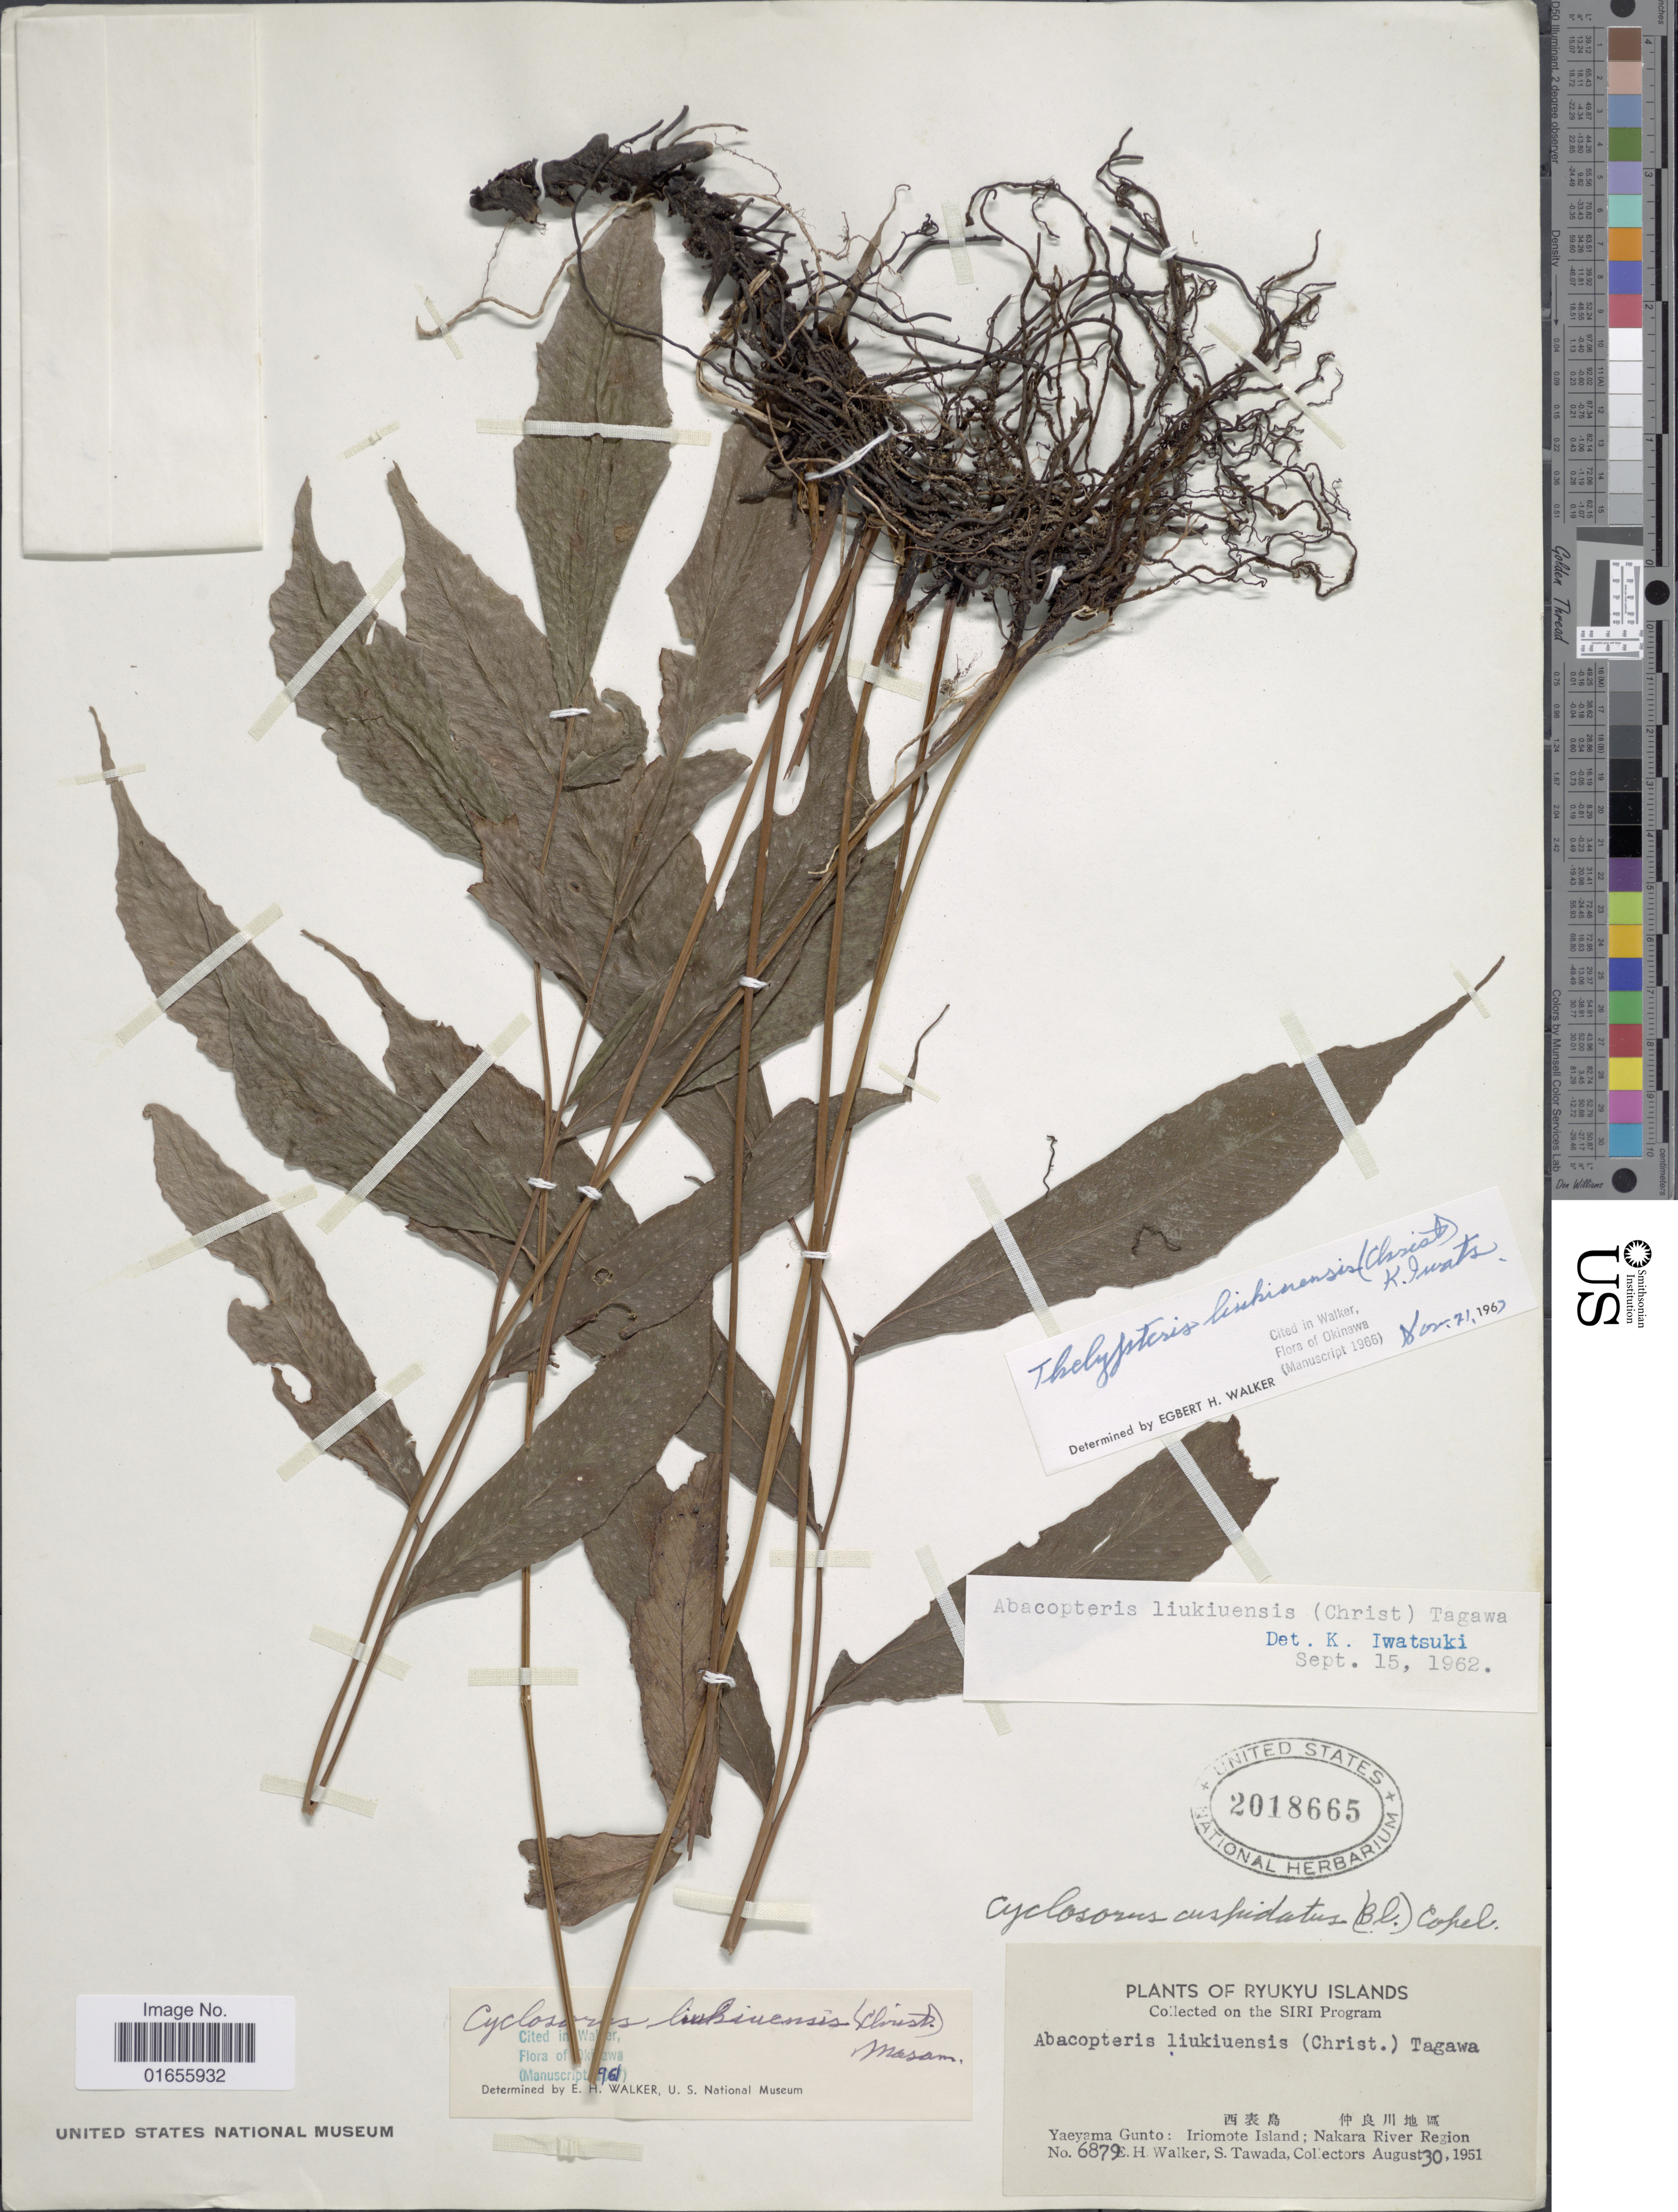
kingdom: Plantae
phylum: Tracheophyta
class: Polypodiopsida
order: Polypodiales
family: Thelypteridaceae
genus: Pronephrium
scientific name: Pronephrium liukiuense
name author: (C. Chr.) K. Iwats.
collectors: E. H. Walker & S. Tawada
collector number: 6879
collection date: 1951-08-30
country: Japan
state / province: Okinawa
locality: Ryukyu Islands, Yaeyama Gunto: Iriomote Island; Nakara River Region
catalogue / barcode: US 2018665